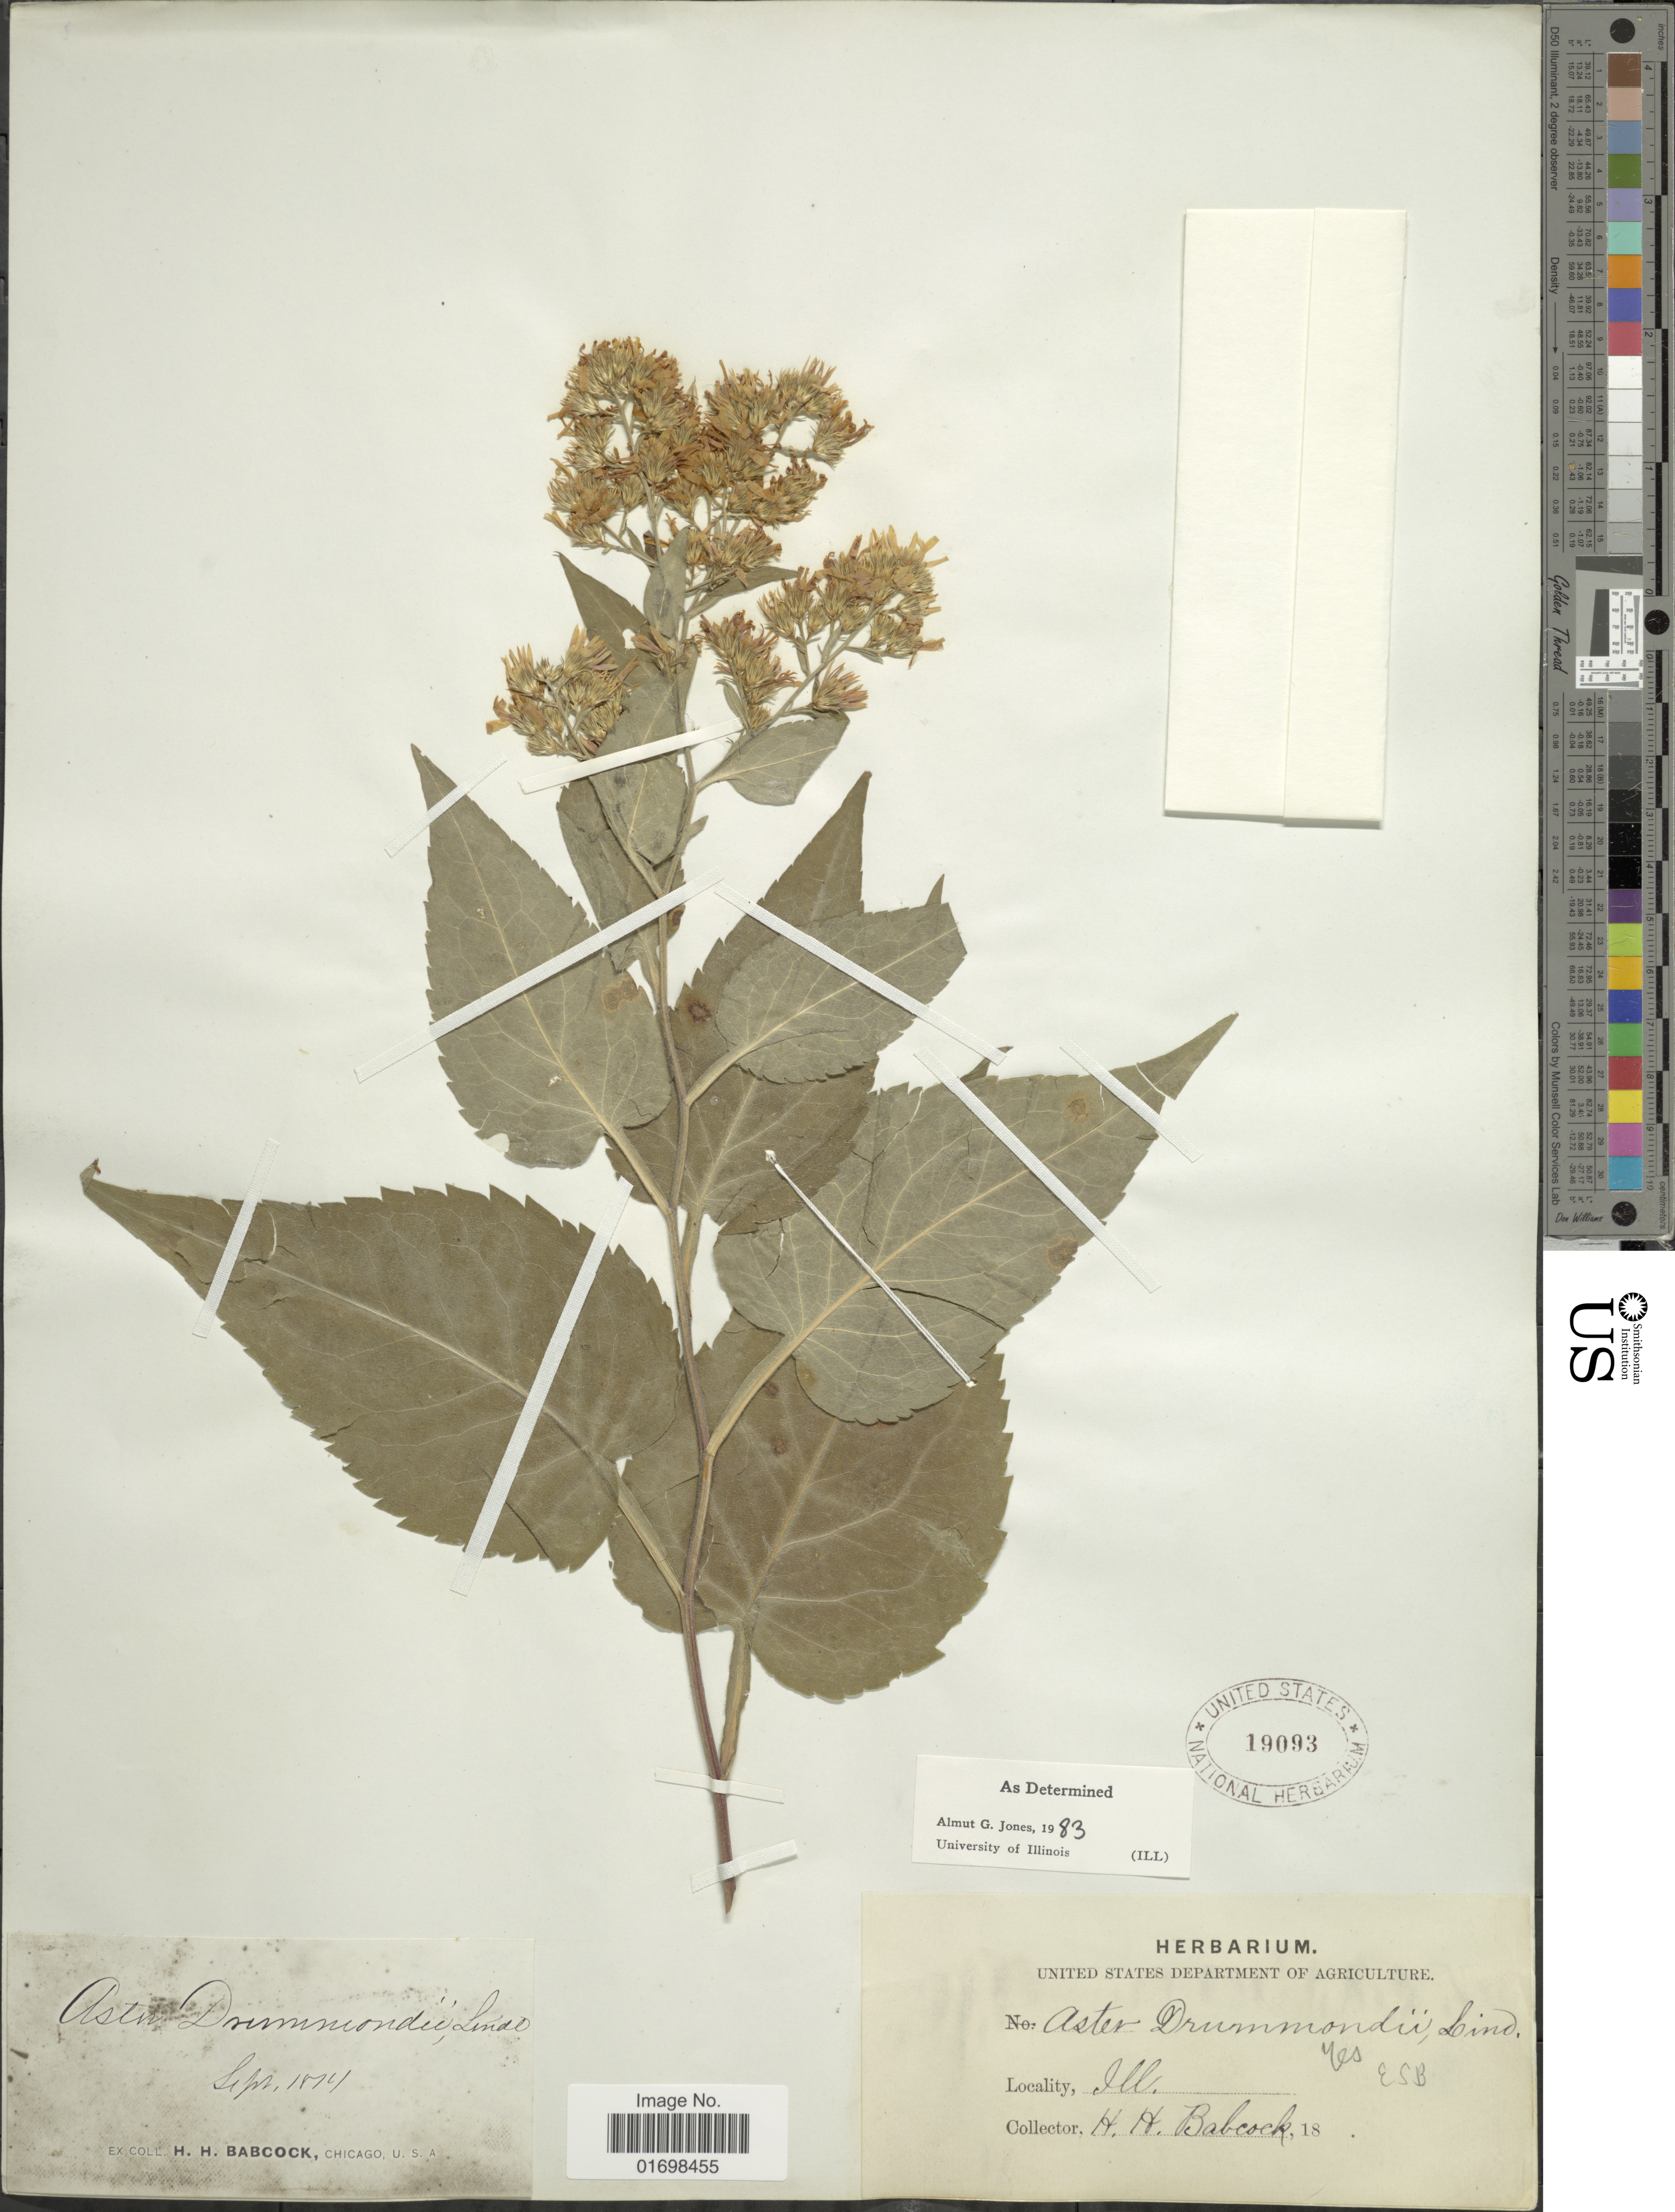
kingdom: Plantae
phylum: Tracheophyta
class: Magnoliopsida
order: Asterales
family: Asteraceae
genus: Symphyotrichum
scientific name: Symphyotrichum drummondii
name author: (Lindl.) G.L. Nesom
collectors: H. Babcock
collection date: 1814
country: United States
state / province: Illinois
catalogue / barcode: US 19093